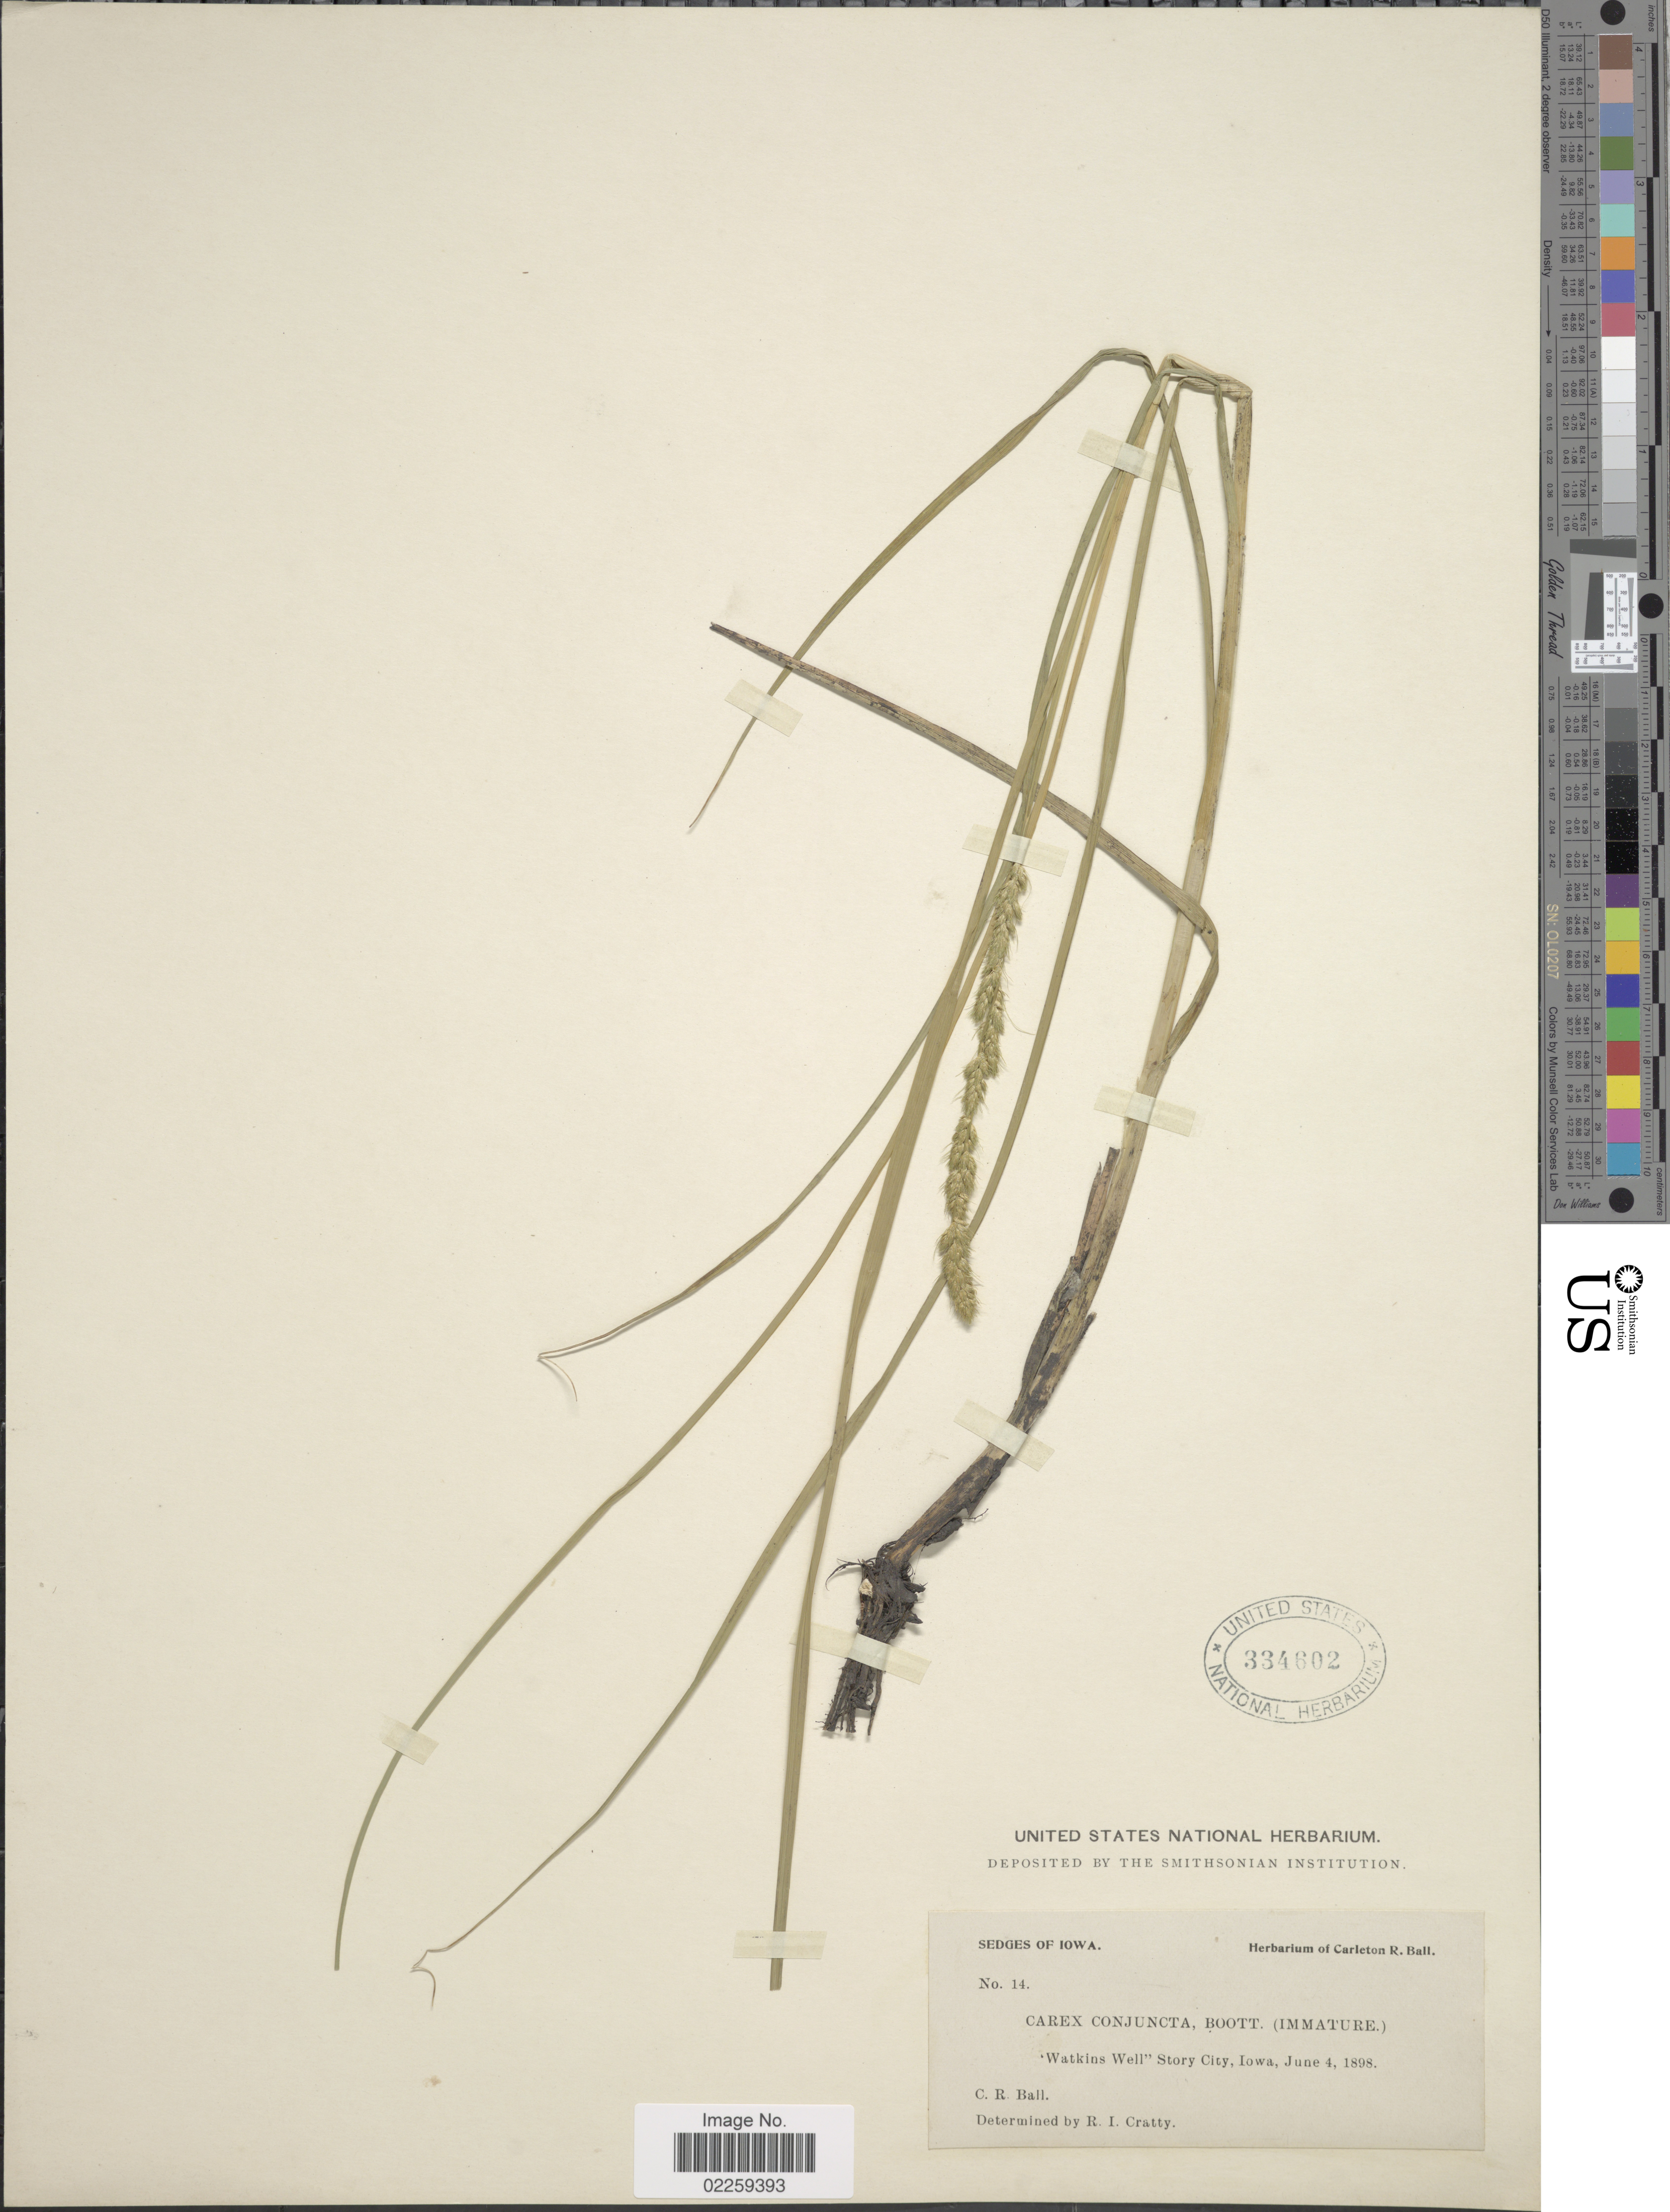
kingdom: Plantae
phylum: Tracheophyta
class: Liliopsida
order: Poales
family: Cyperaceae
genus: Carex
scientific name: Carex conjuncta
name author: Boott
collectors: C. R. Ball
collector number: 14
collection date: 1898-06-04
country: United States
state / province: Iowa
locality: Watkins Well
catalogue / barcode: US 334602